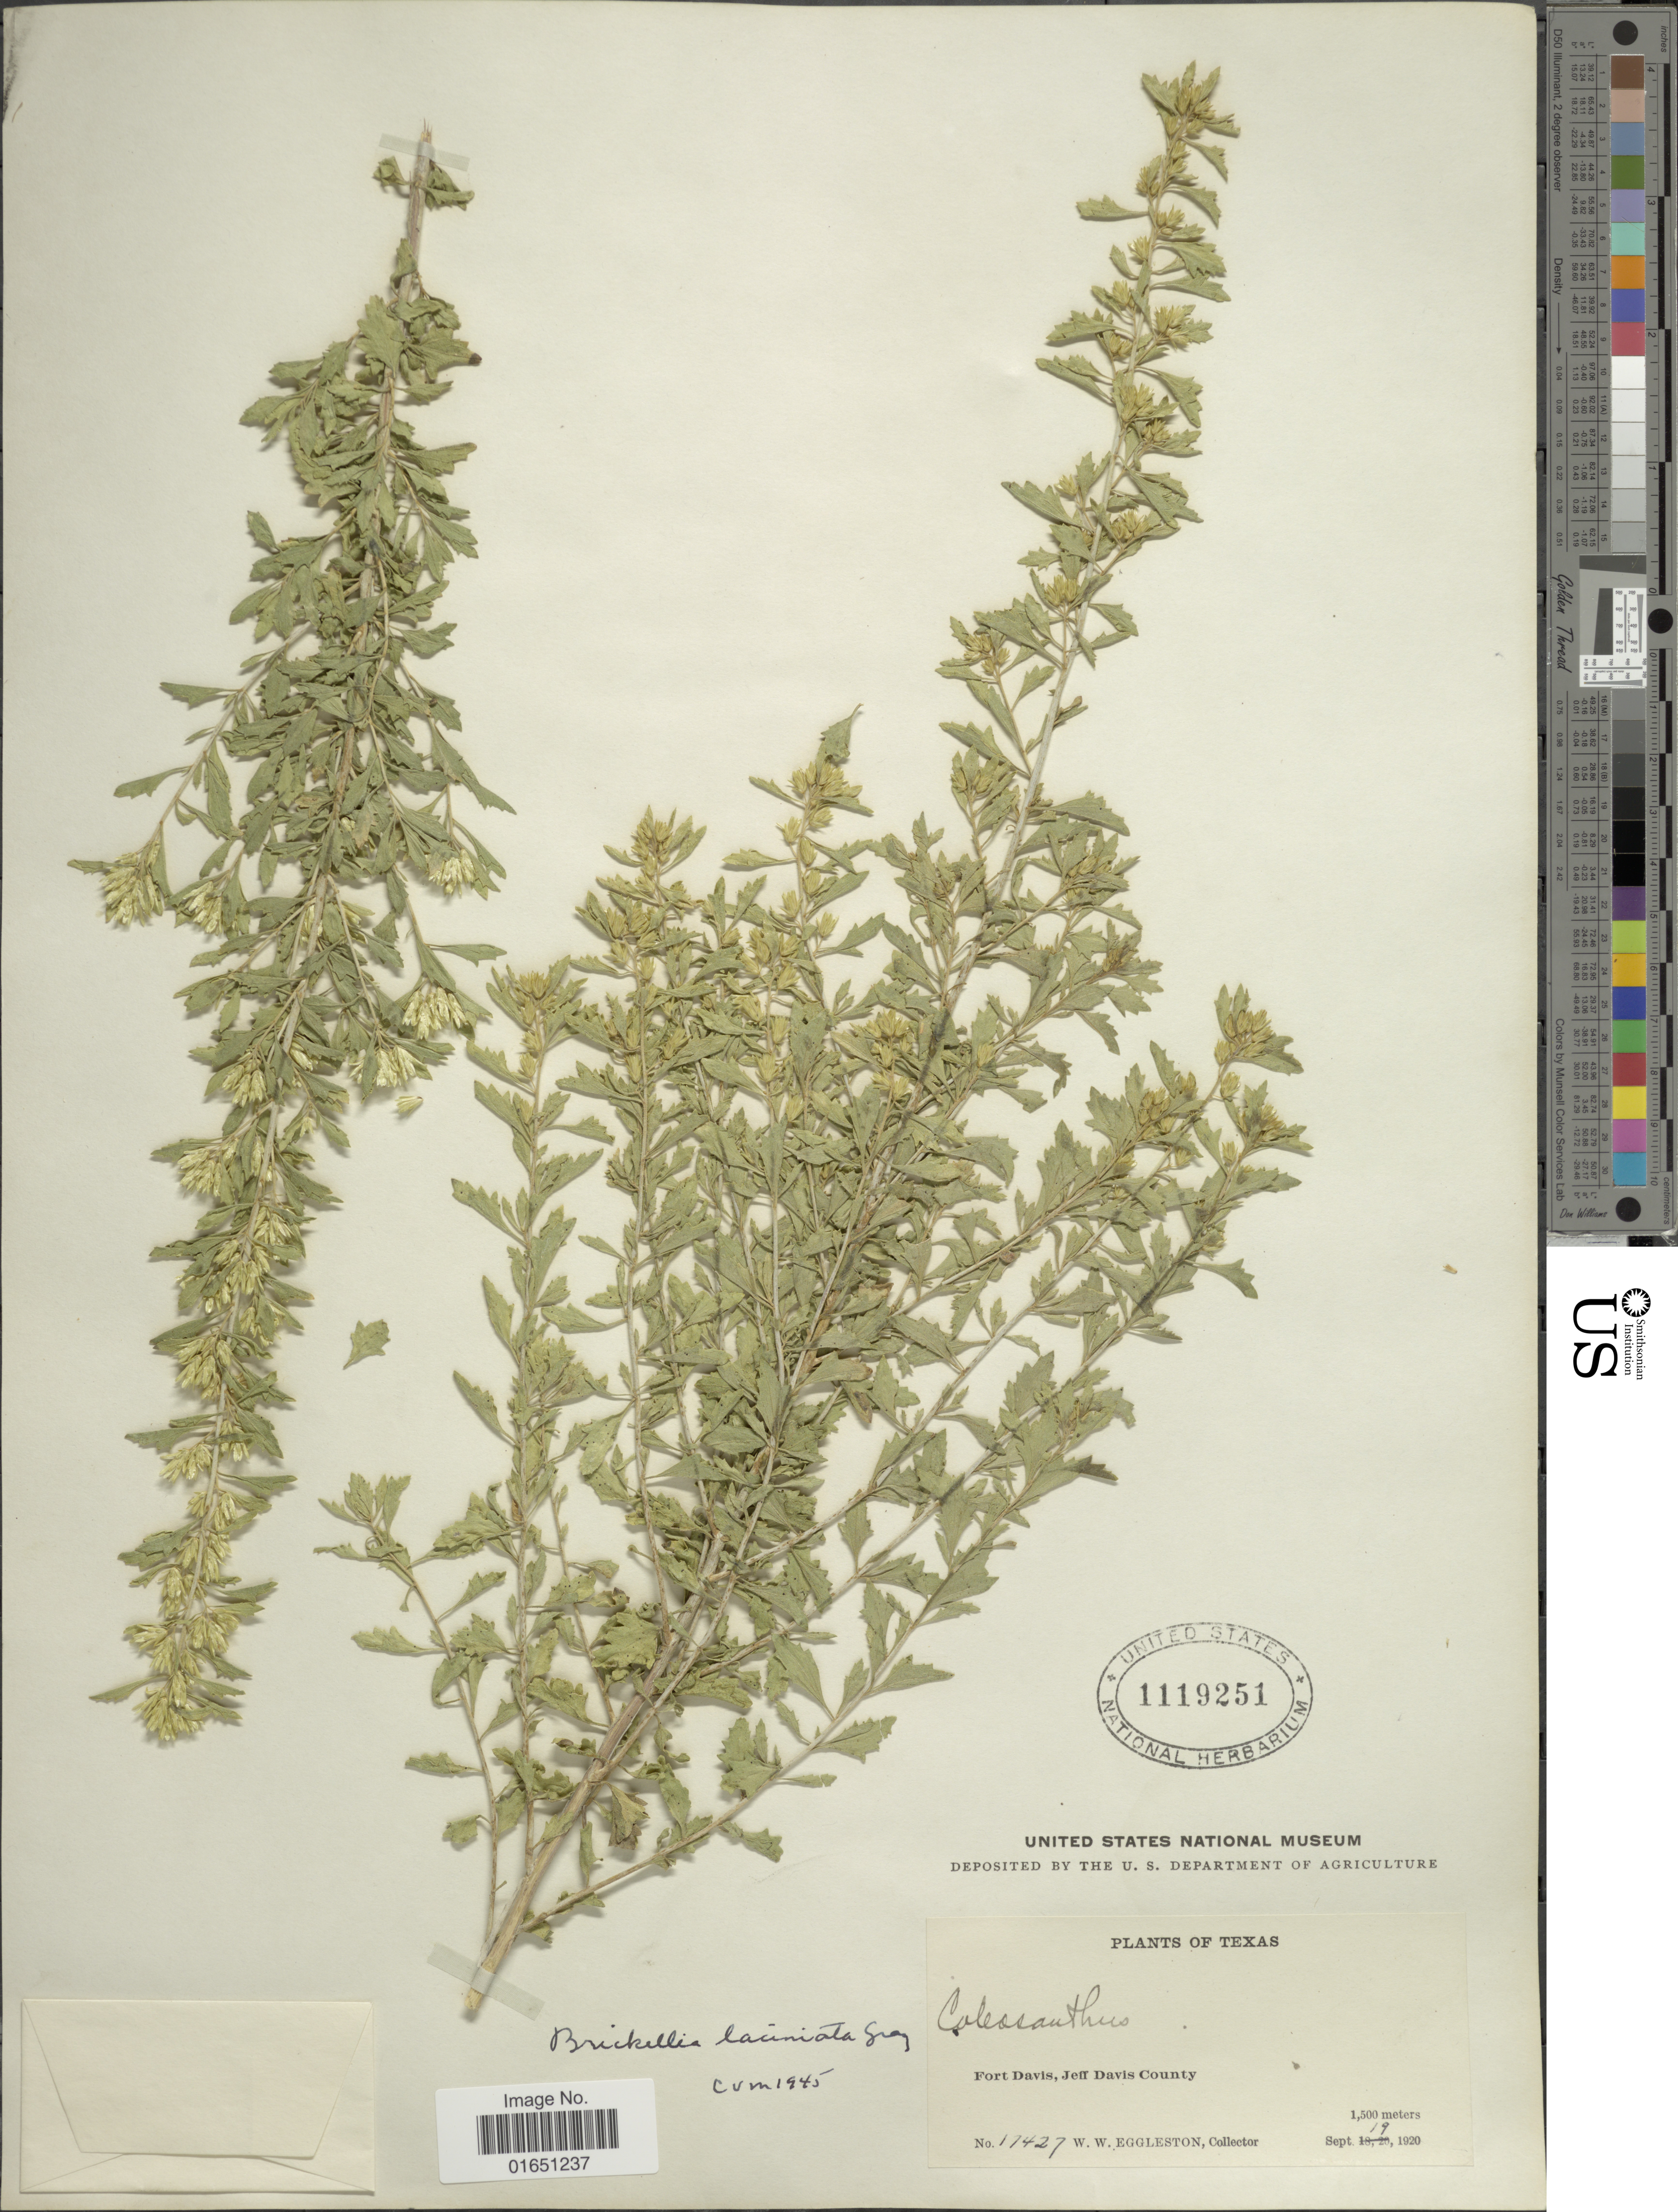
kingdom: Plantae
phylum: Tracheophyta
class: Magnoliopsida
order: Asterales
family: Asteraceae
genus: Brickellia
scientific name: Brickellia laciniata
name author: A. Gray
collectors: W. W. Eggleston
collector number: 17427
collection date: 1920-09-19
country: United States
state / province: Texas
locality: Fort Davis, Jeff Davis County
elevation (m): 1500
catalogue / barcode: US 1119251